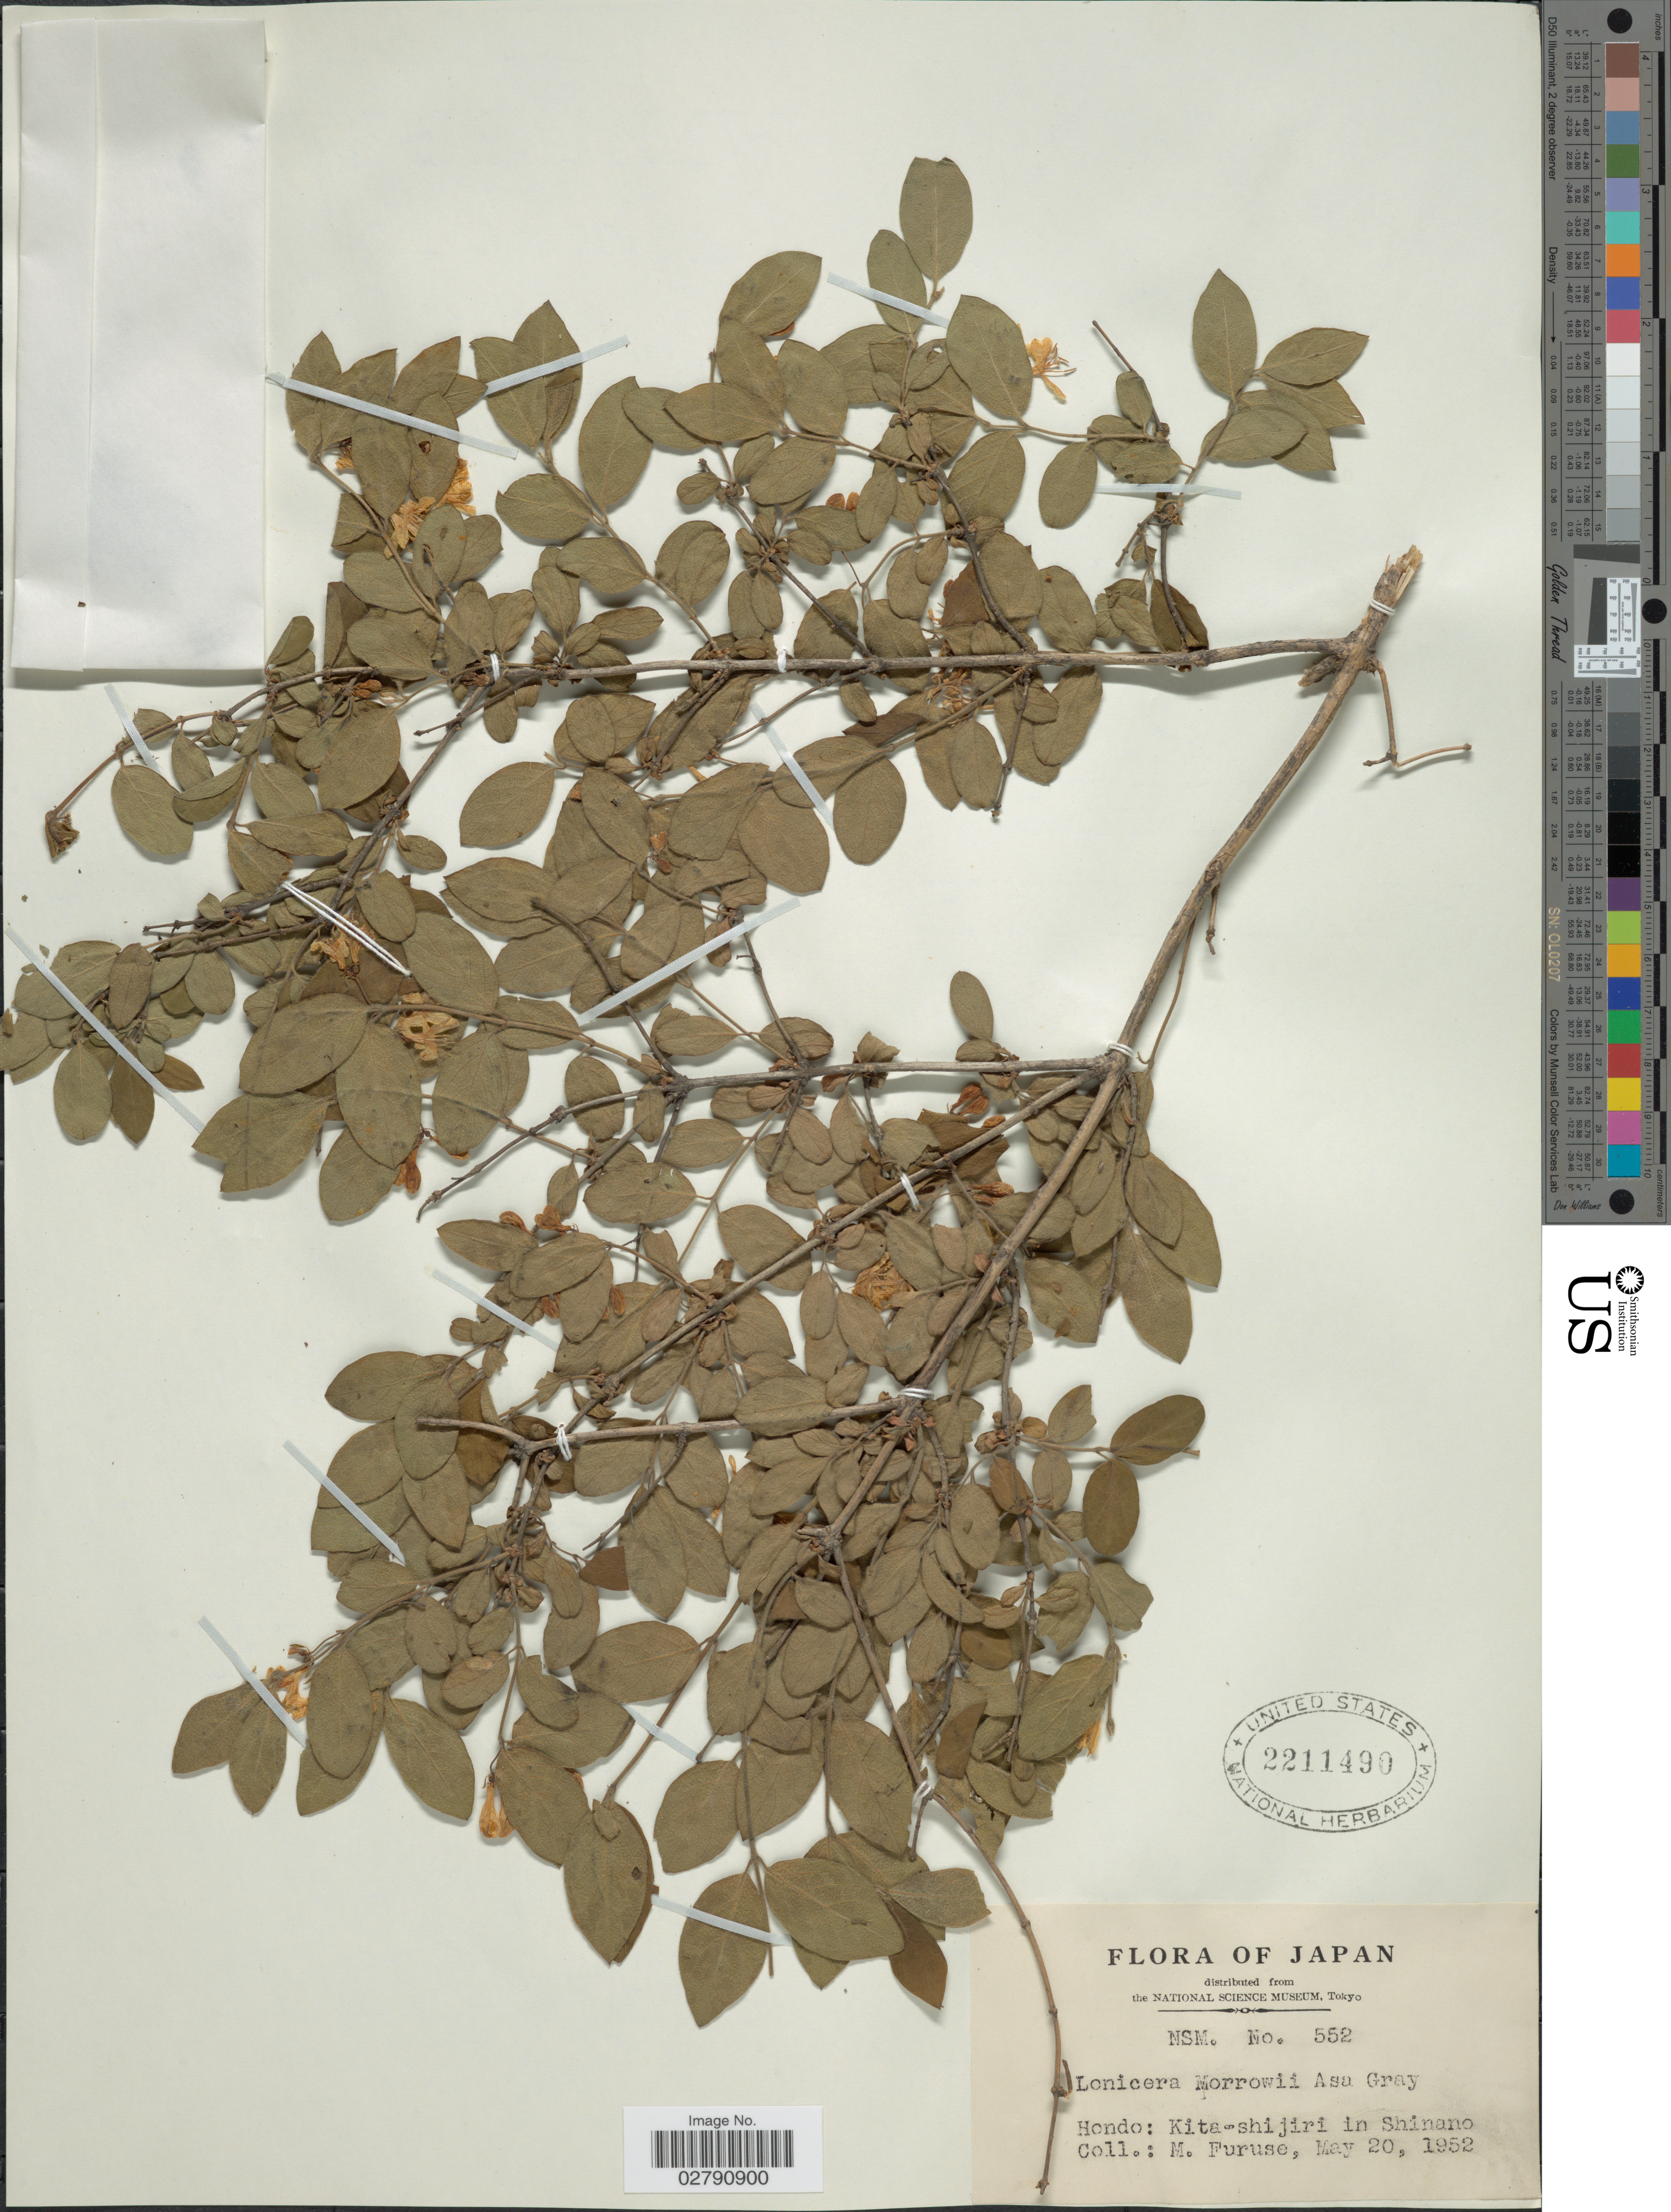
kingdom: Plantae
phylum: Tracheophyta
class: Magnoliopsida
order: Dipsacales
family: Caprifoliaceae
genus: Lonicera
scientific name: Lonicera morrowii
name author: A. Gray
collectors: M. Furuse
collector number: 552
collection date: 1952-05-20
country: Japan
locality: Hondo: Kita-shijiri in Shinano.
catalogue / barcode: US 2211490